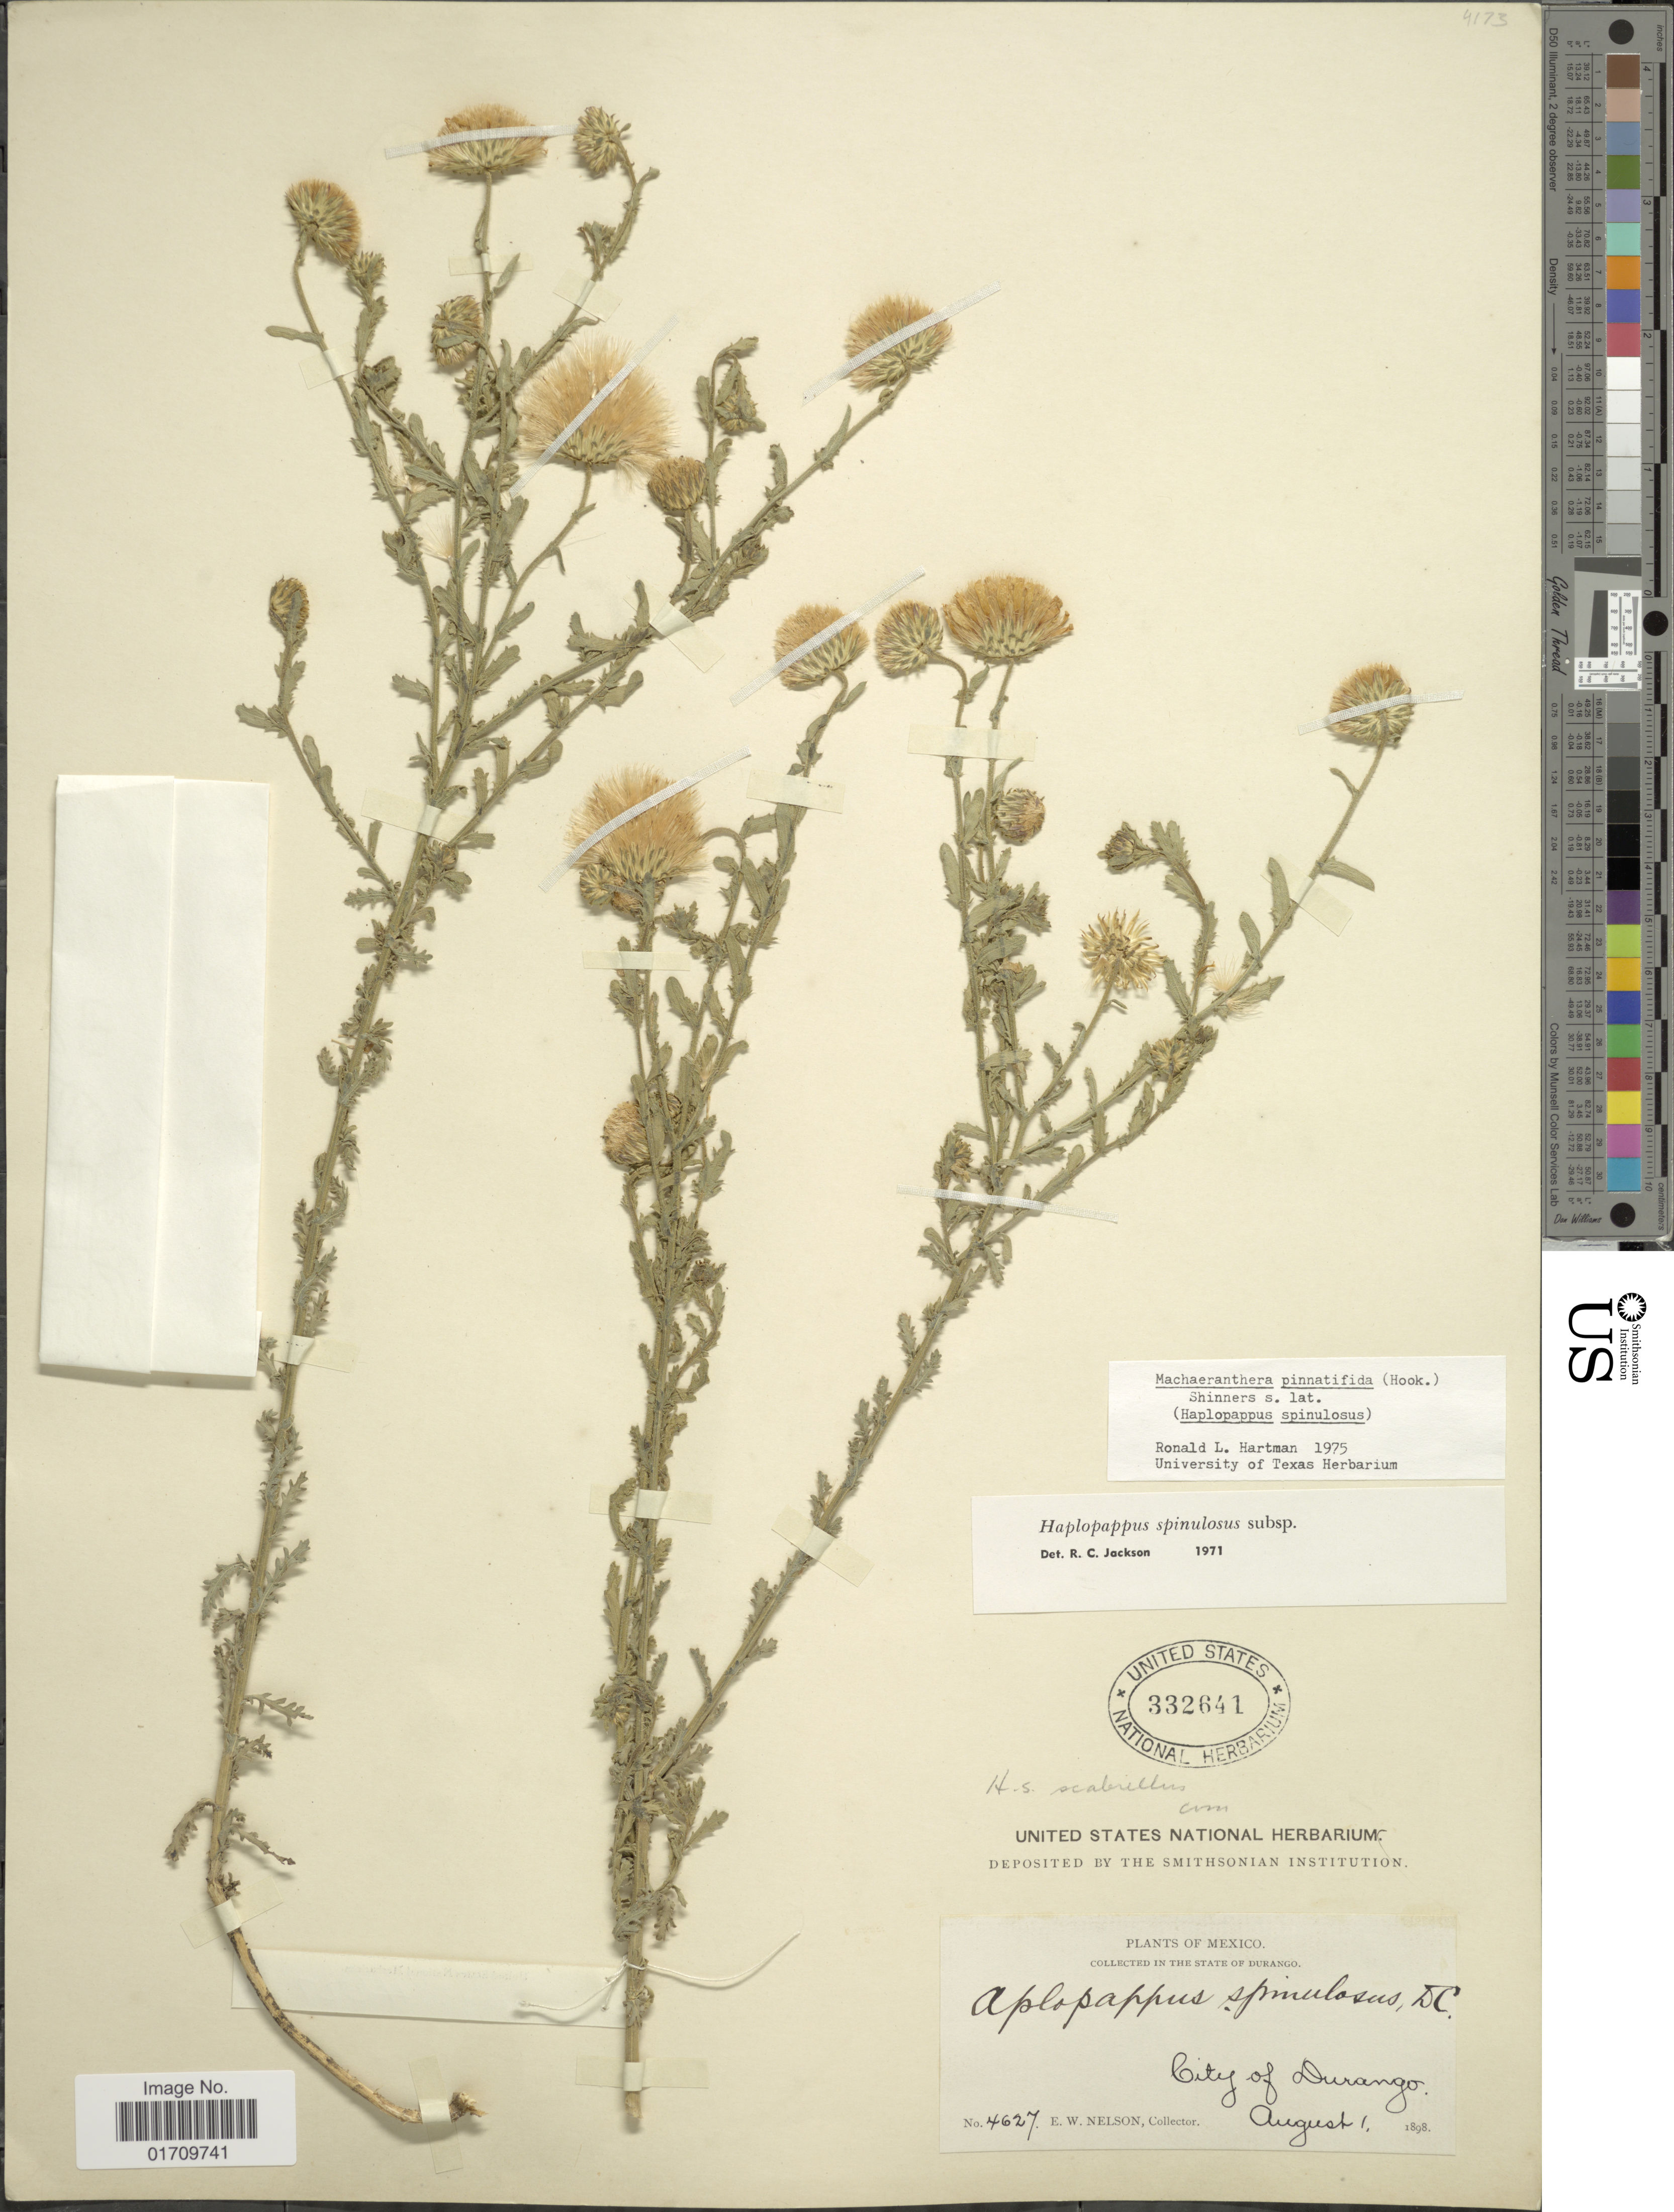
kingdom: Plantae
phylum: Tracheophyta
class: Magnoliopsida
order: Asterales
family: Asteraceae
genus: Machaeranthera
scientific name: Machaeranthera pinnatifida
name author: (Hook.) Shinners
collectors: E. W. Nelson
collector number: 4627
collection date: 1898-08-01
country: Mexico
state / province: Durango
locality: City of Durango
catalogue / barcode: US 332641